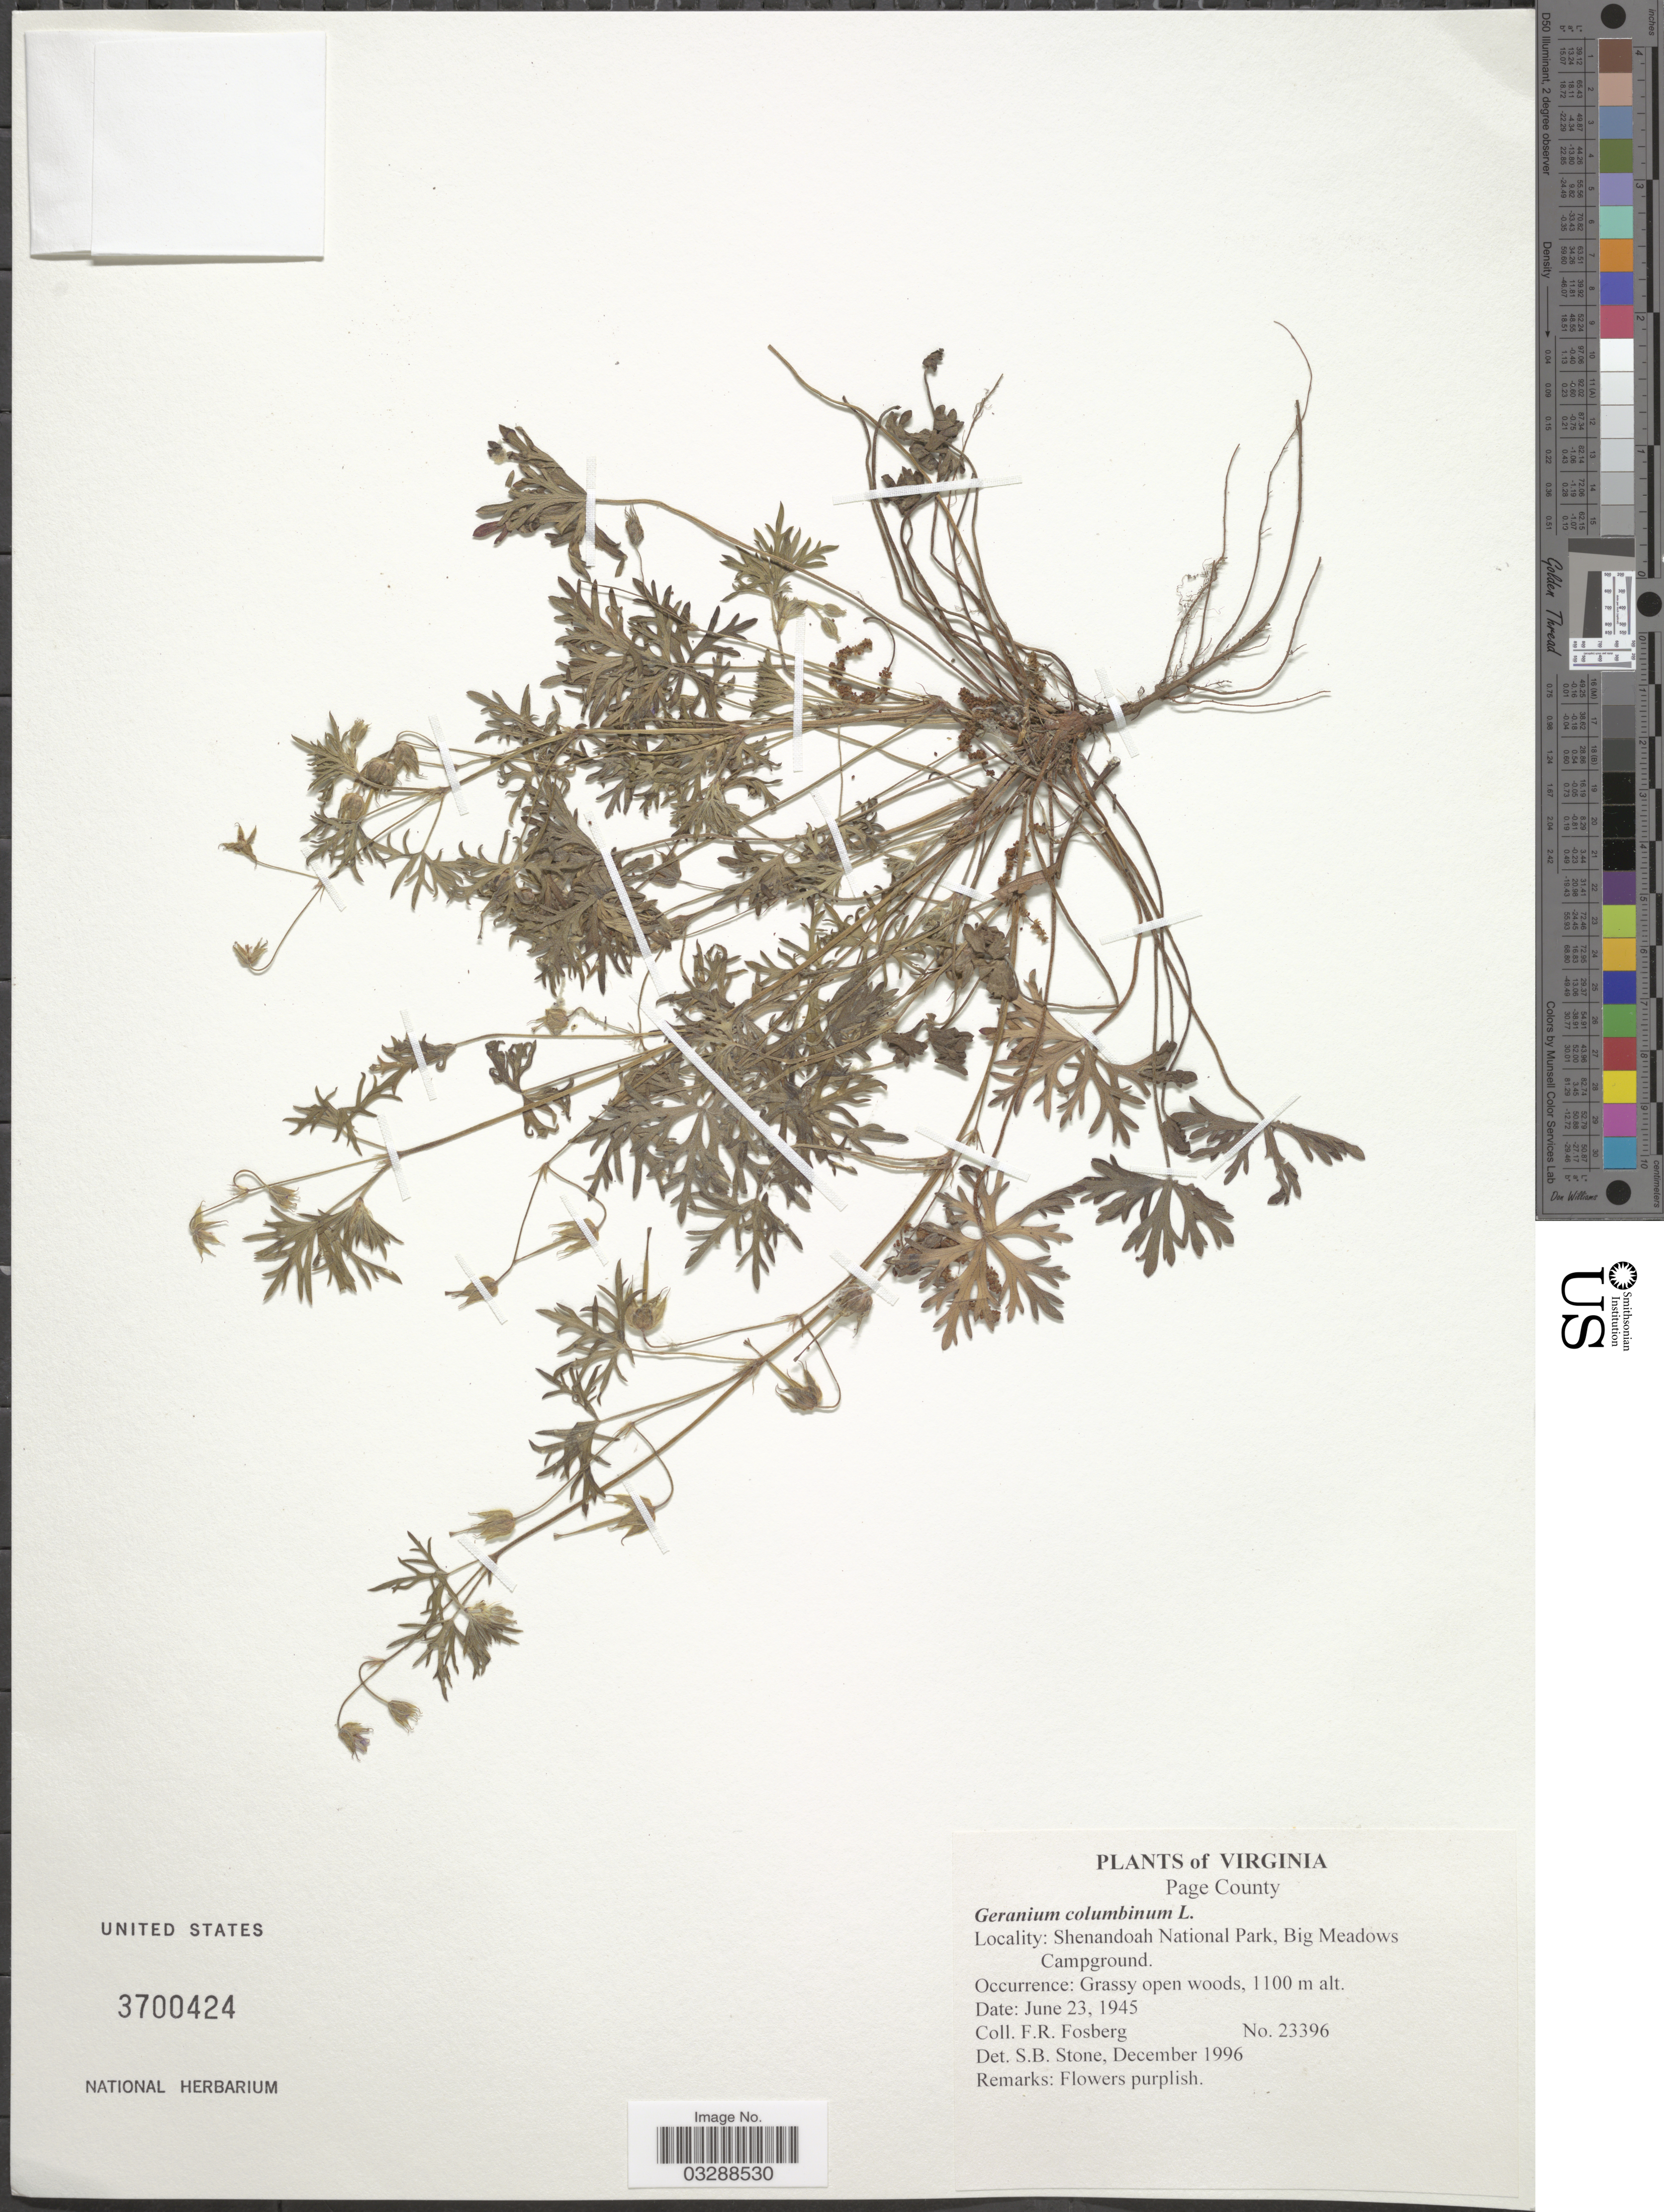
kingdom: Plantae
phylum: Tracheophyta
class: Magnoliopsida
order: Geraniales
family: Geraniaceae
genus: Geranium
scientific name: Geranium columbinum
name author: L.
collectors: F. R. Fosberg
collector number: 23396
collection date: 1945-06-23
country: United States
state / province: Virginia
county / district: Page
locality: Shenandoah National Park, Big Meadows Campground.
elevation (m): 1100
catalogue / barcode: US 3700424